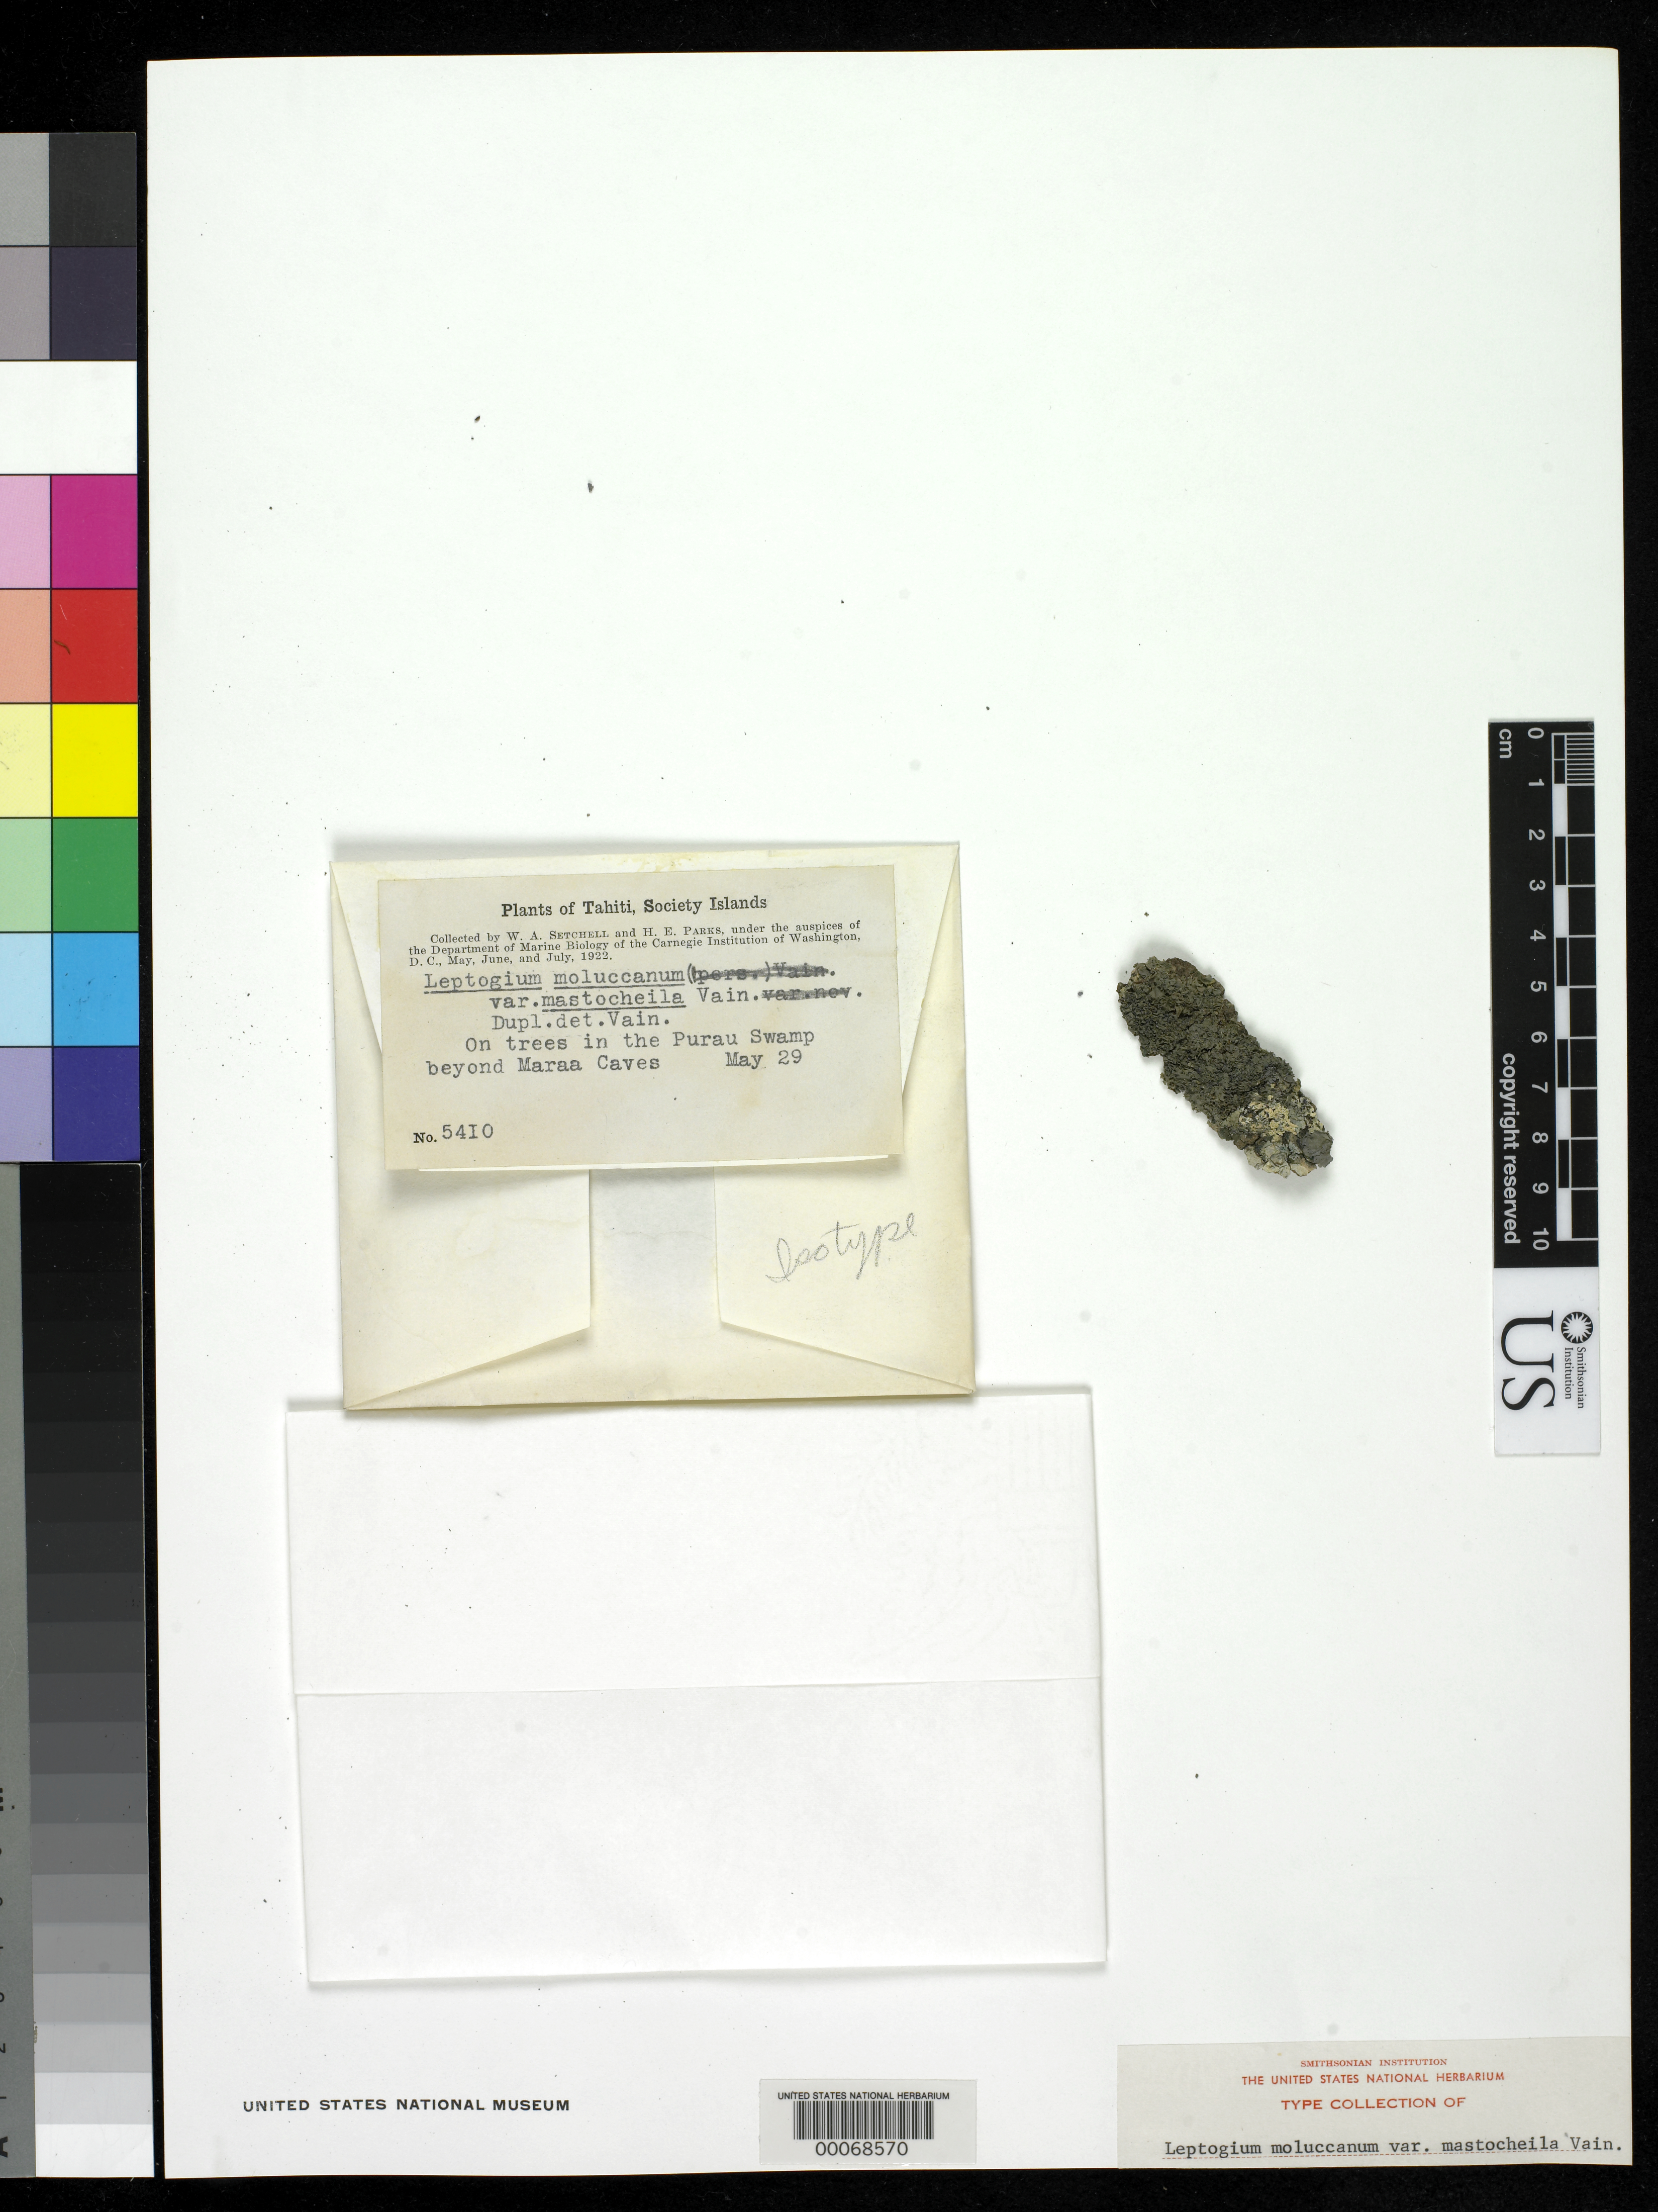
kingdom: Fungi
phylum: Ascomycota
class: Lecanoromycetes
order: Peltigerales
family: Collemataceae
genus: Leptogium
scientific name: Leptogium moluccanum var. mastocheila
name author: Vain.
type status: Isotype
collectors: W. Setchell & H. E. Parks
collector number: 5410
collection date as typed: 29 May 1922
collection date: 1922-05-29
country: French Polynesia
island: Tahiti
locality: Purau Swamp, beyond Maraa Caves.